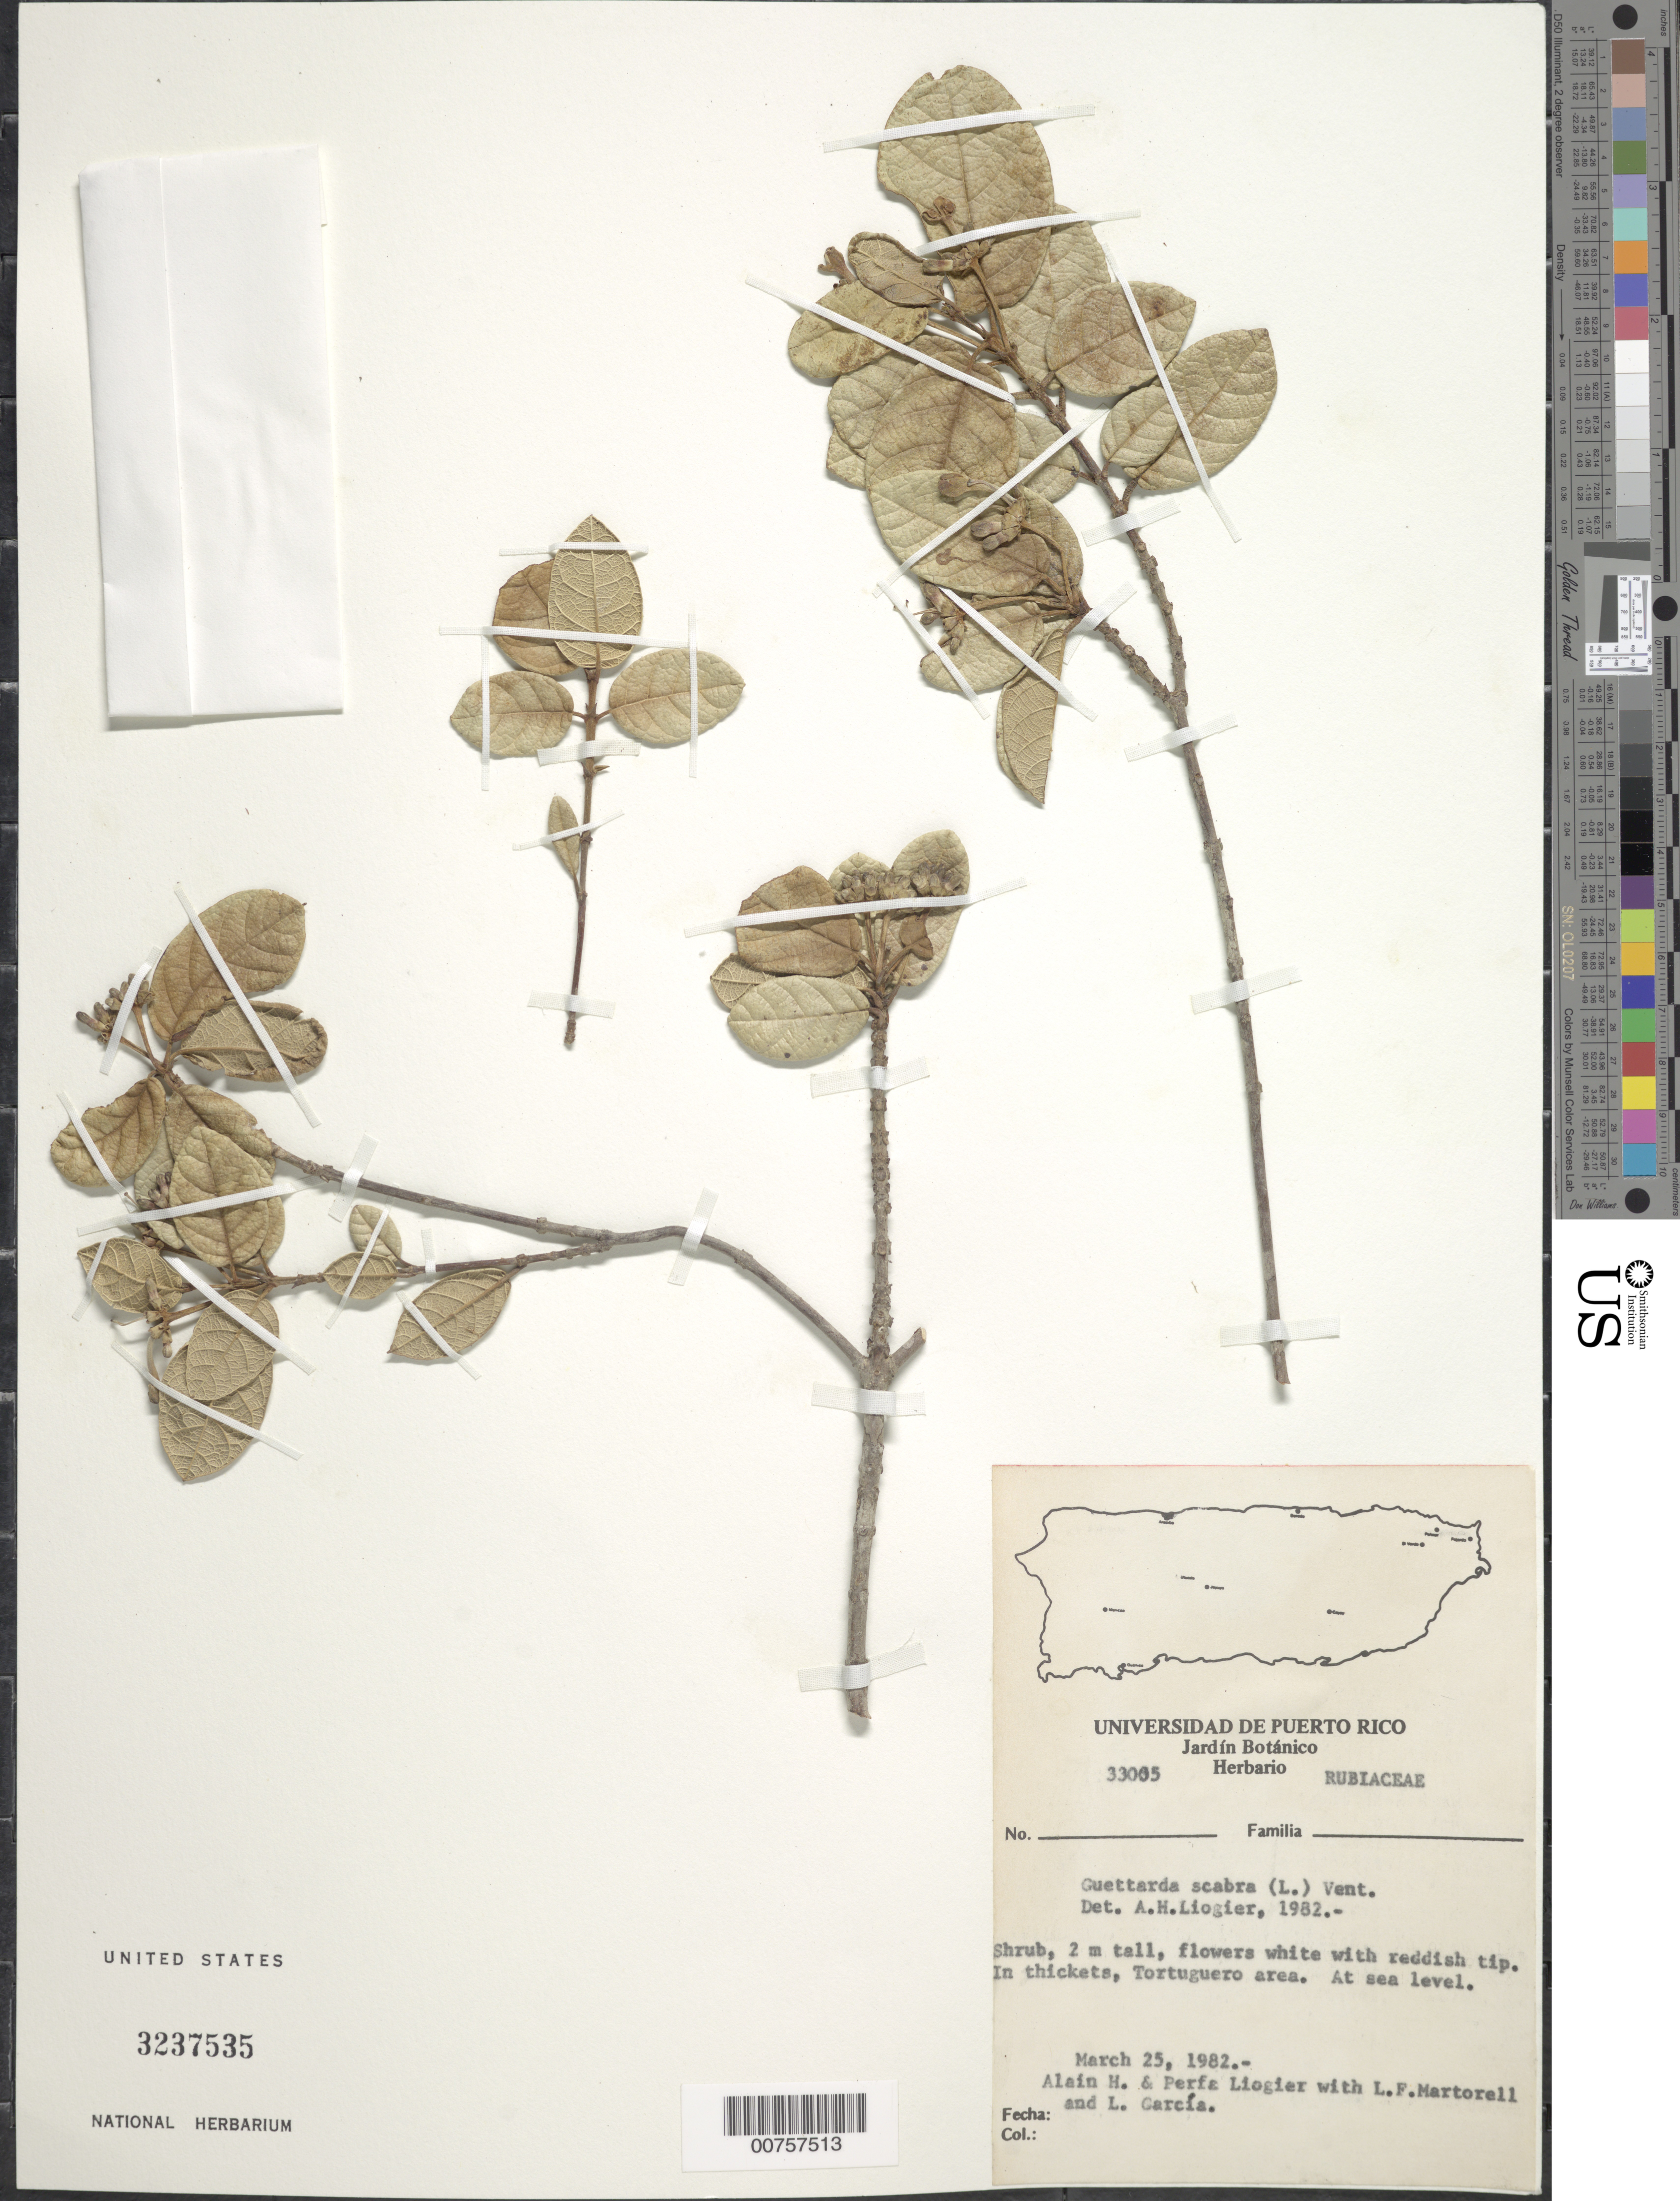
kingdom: Plantae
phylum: Tracheophyta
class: Magnoliopsida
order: Gentianales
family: Rubiaceae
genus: Guettarda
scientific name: Guettarda scabra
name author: (L.) Vent.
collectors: A. H. Liogier, M. P. Liogier, L. Martorell & L. Garcia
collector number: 33065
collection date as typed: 25 Mar 1982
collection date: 1982-03-25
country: Puerto Rico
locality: Laguna Tortuguero area.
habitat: In thickets.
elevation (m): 0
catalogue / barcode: US 3237535